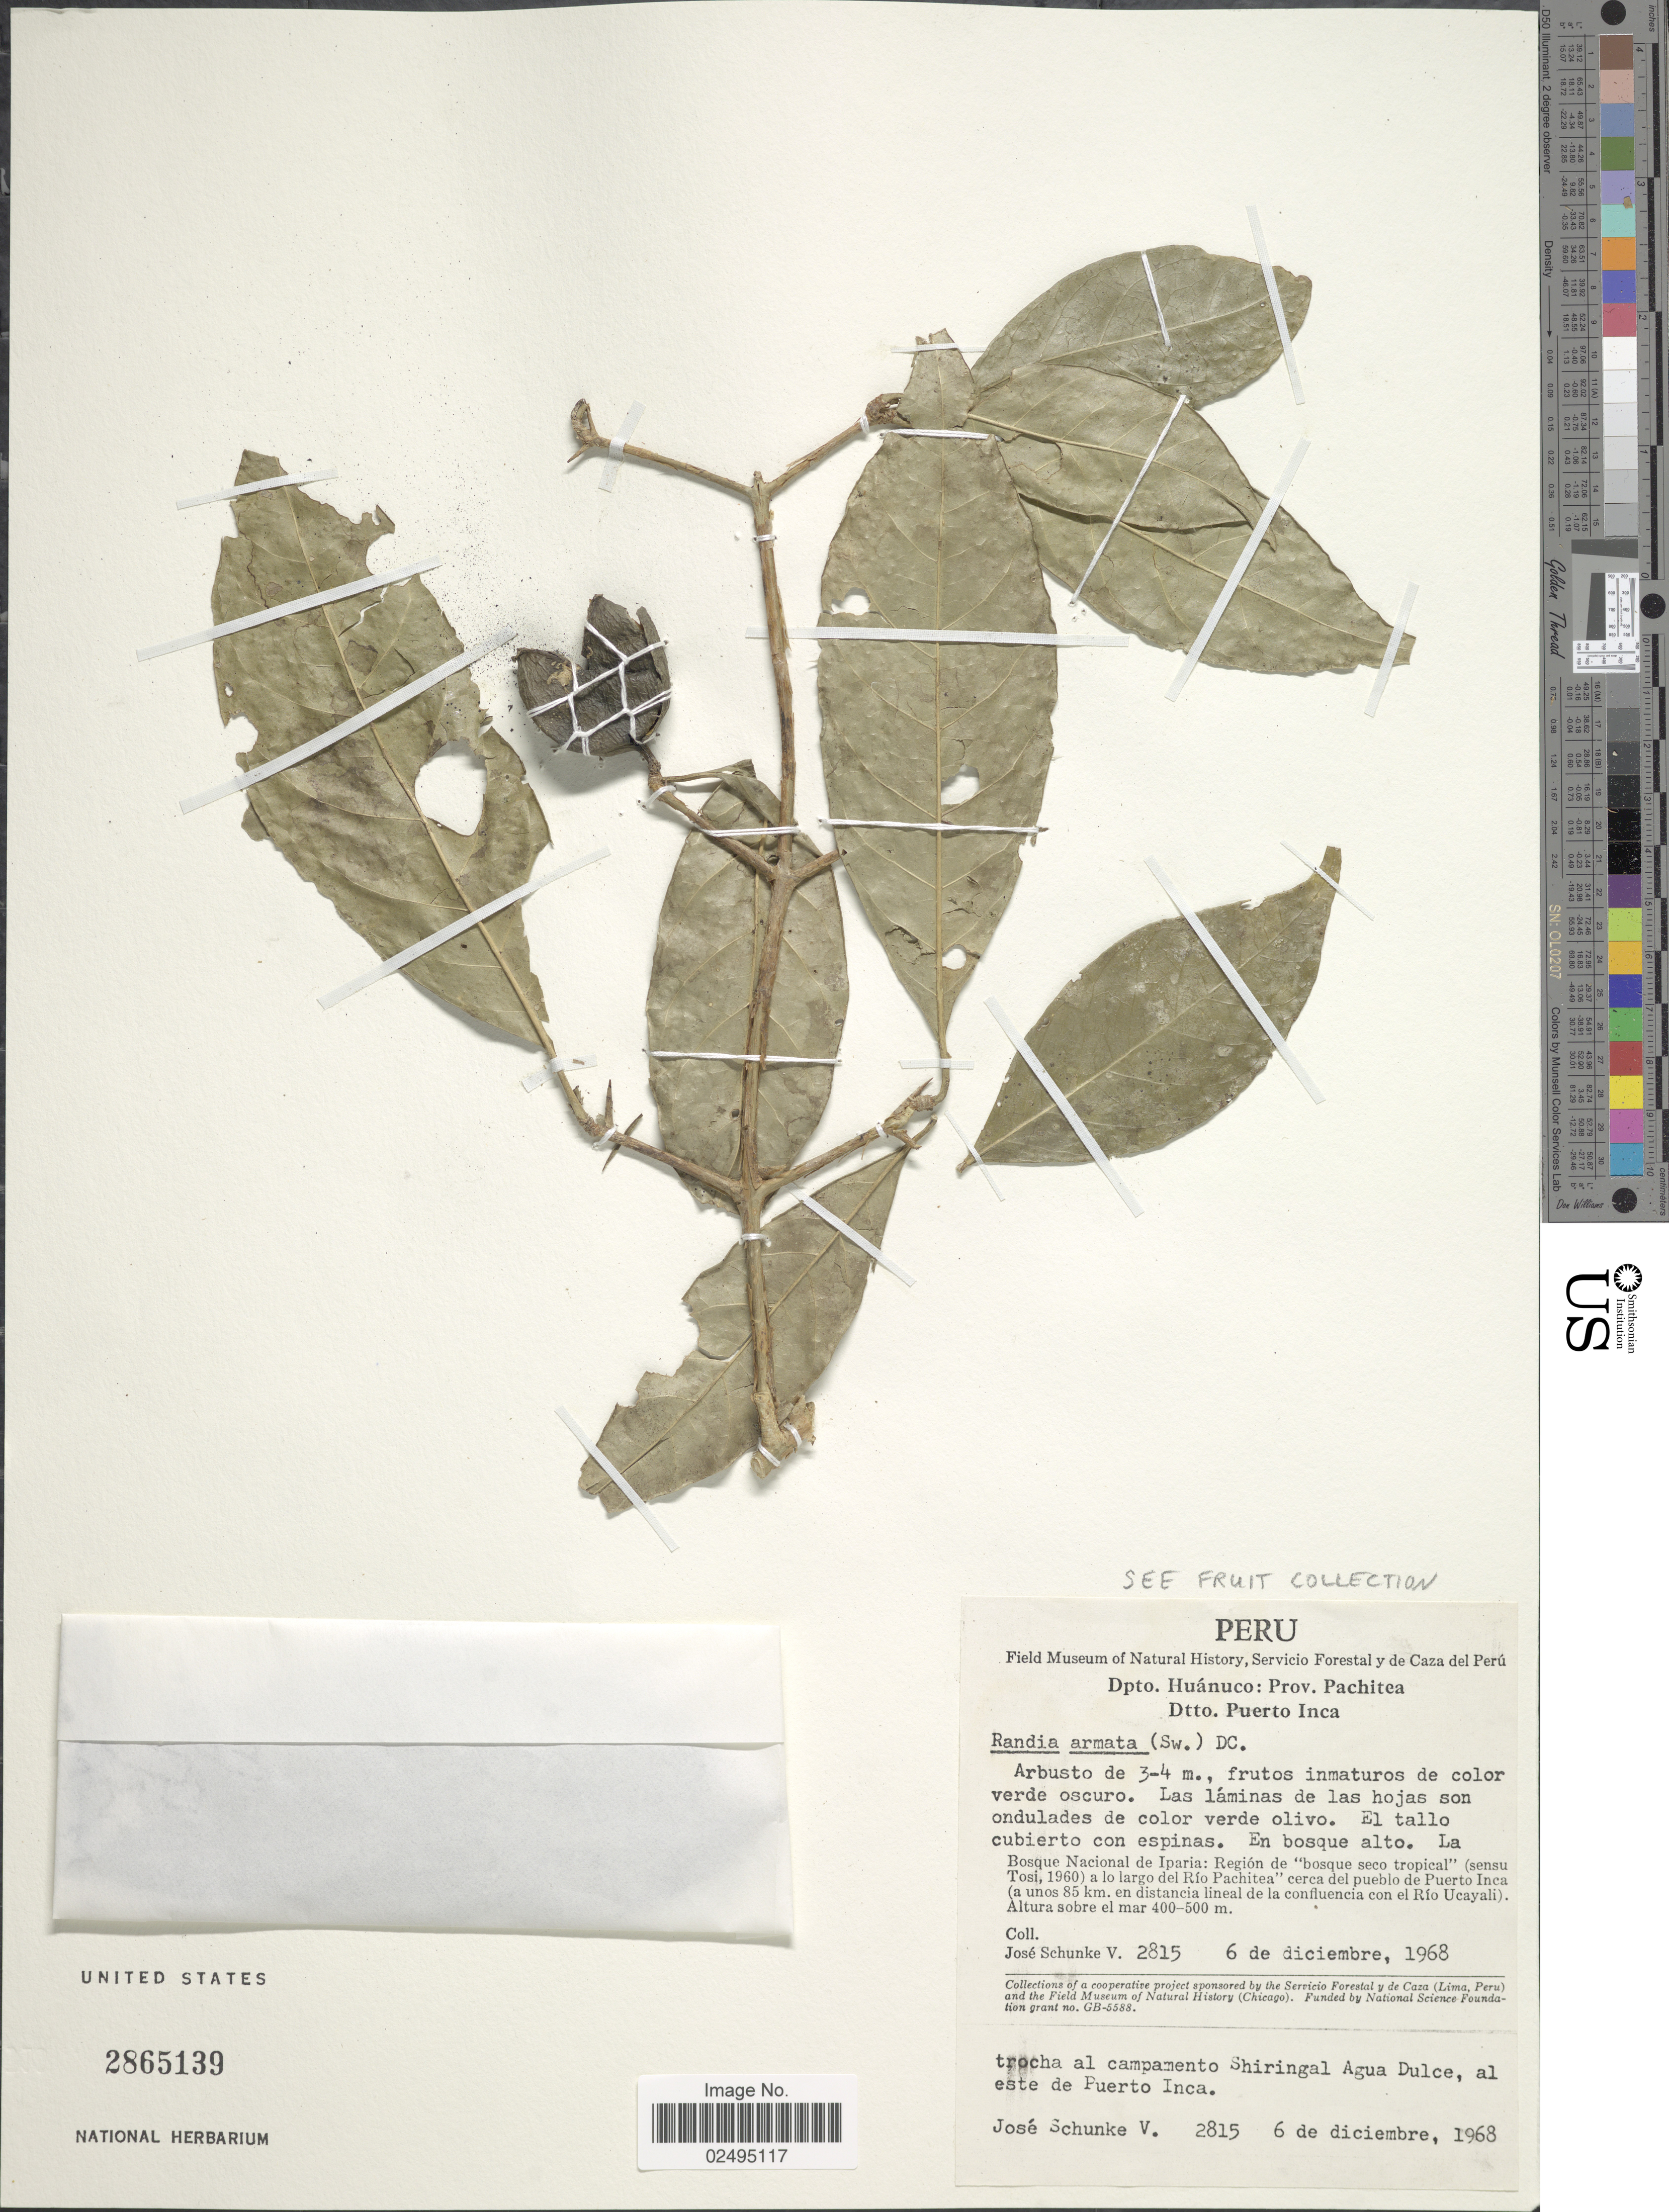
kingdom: Plantae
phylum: Tracheophyta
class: Magnoliopsida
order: Gentianales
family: Rubiaceae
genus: Randia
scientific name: Randia armata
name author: (Sw.) DC.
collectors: J. Schunke Vigo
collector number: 2815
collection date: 1968-12-06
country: Peru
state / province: Huánuco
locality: Prov. Pachitea, Dtto. Puerto Inca, Bosque Nacional de Iparia: Region de "bosque seco tropical" a lo largo del Rio Pachitea cerca del pueblo de Puerto Inca (a unos 85 km. en distancia lineal de la confluencia con el Rio Ucayali), El tallo tiene espinas. En bosque alto. Rio Sungarayacu, nor oeste de Puerto Inca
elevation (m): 400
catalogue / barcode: US 2865139